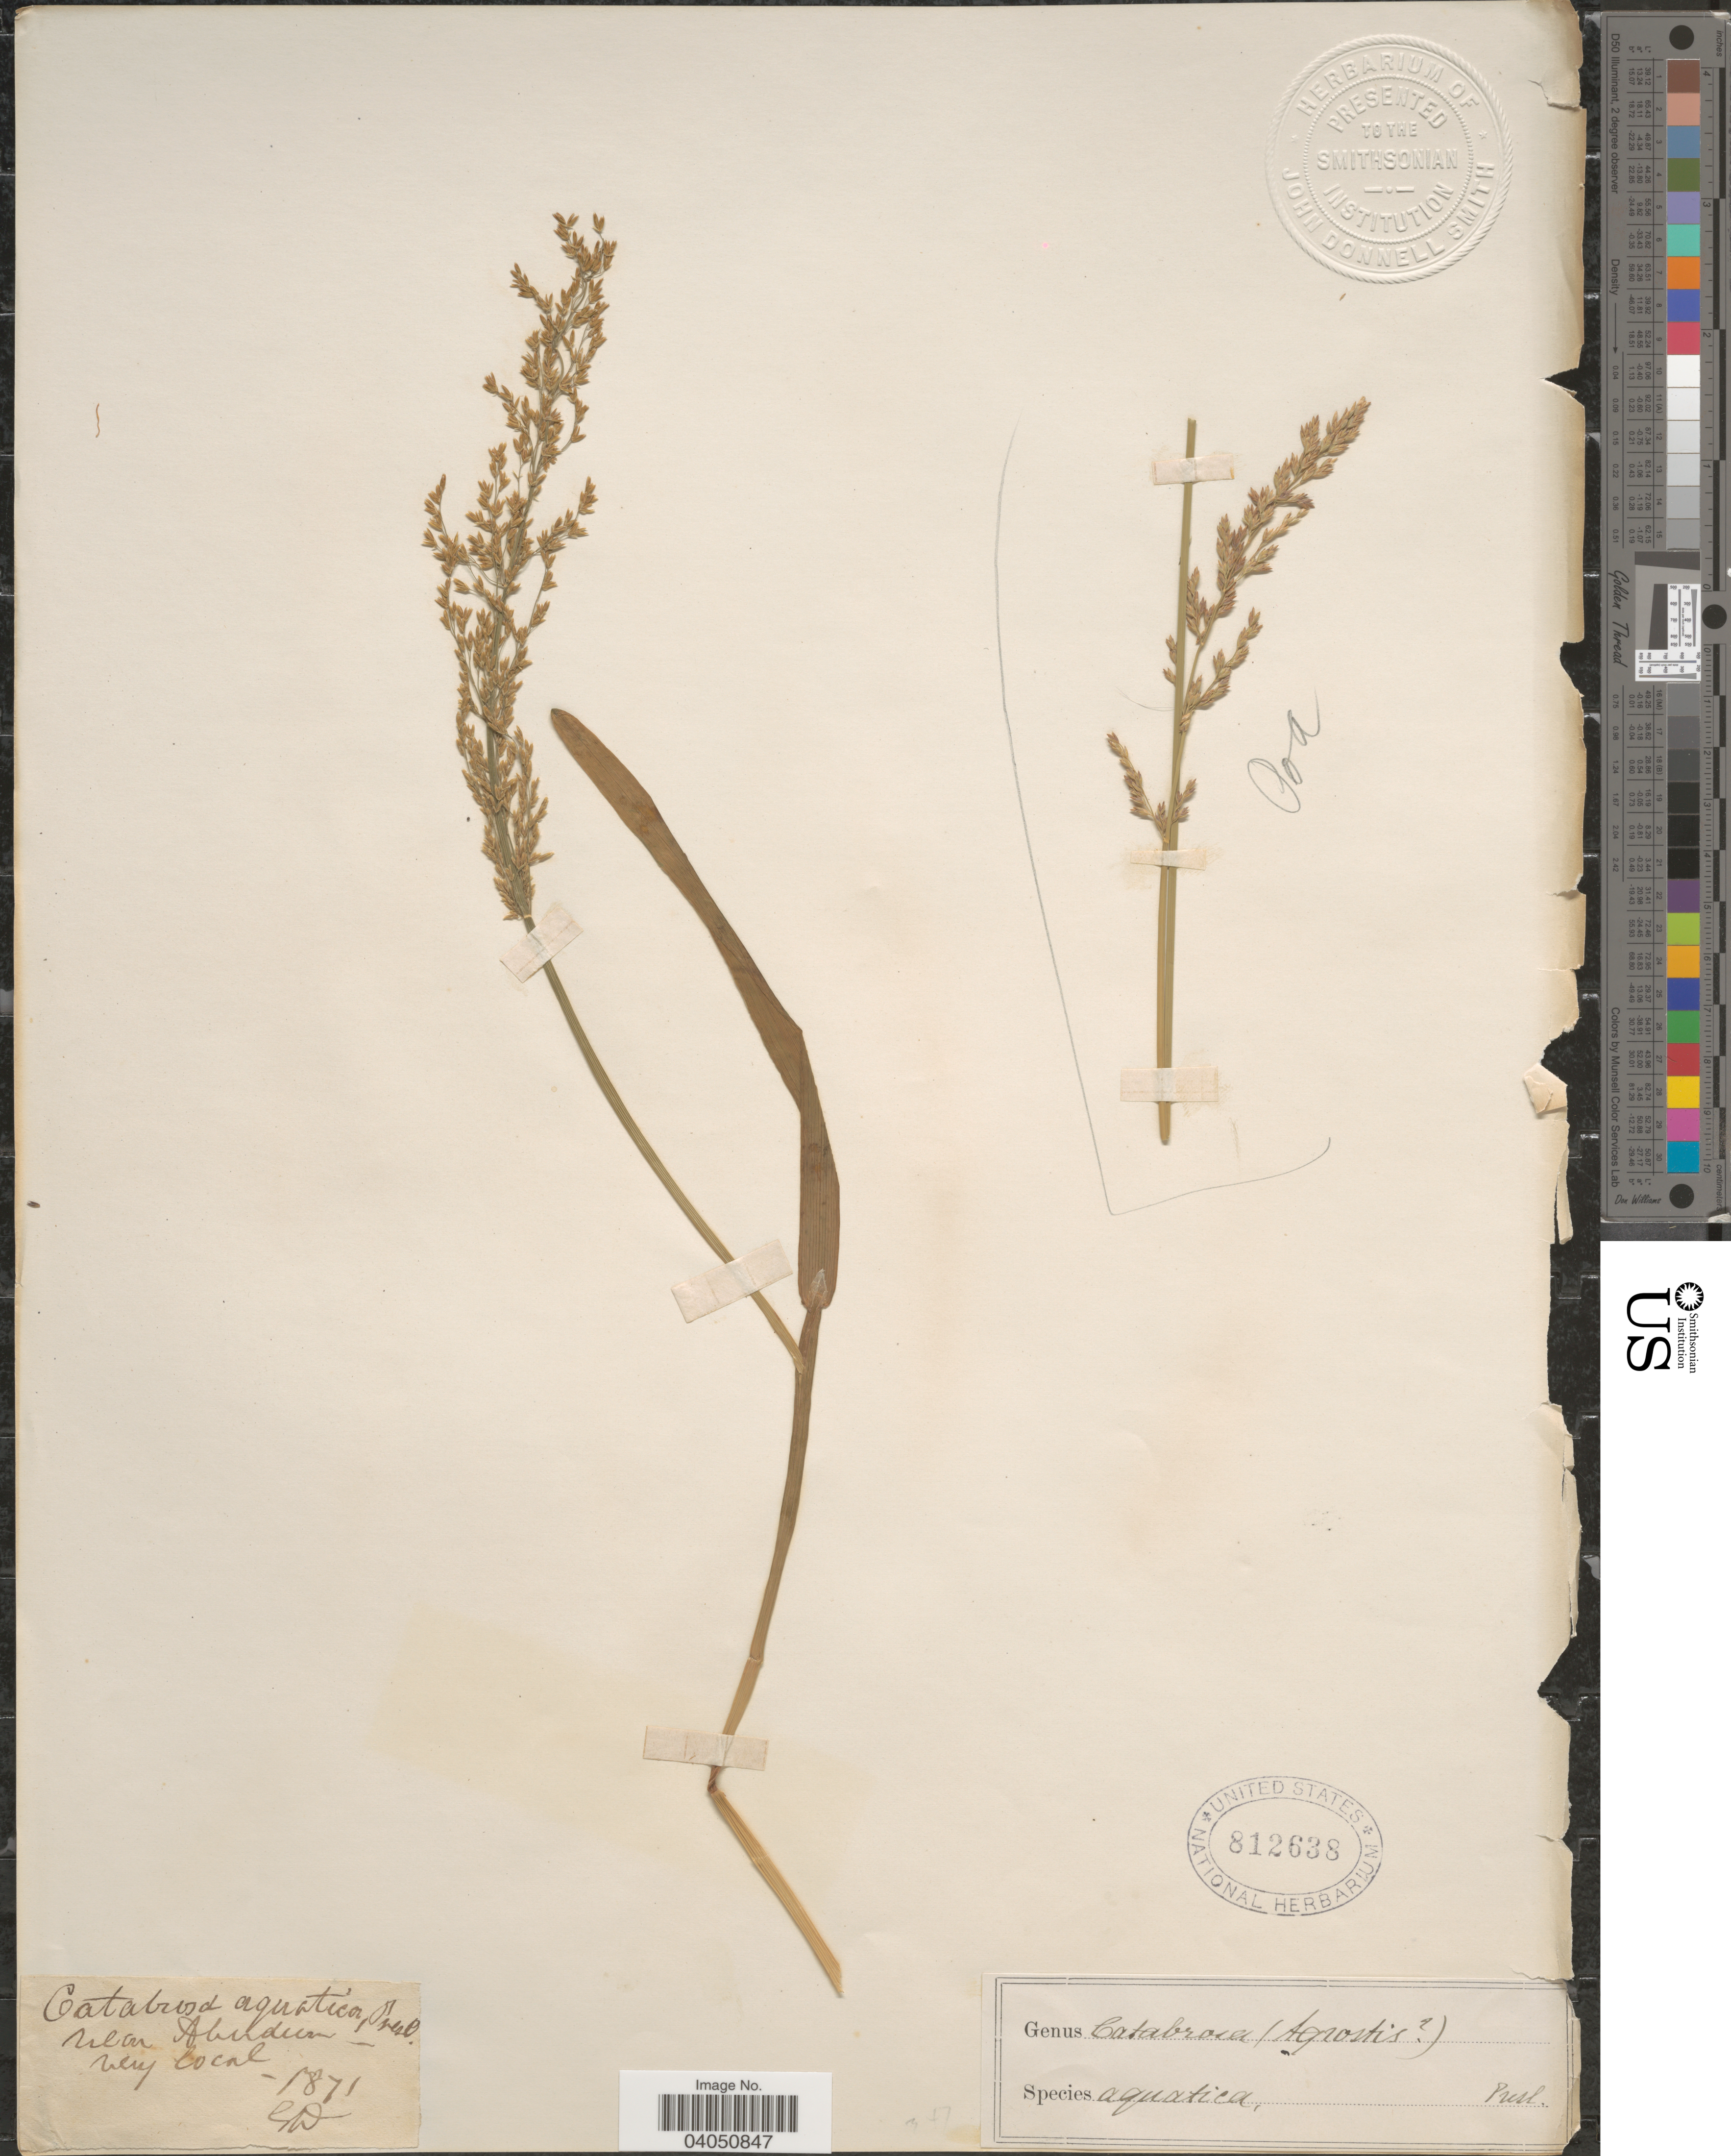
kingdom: Plantae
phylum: Tracheophyta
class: Liliopsida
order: Poales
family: Poaceae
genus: Catabrosa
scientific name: Catabrosa aquatica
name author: (L.) P. Beauv.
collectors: G. D.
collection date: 1871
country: United Kingdom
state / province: Scotland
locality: Near Aberdeen.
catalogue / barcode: US 812638